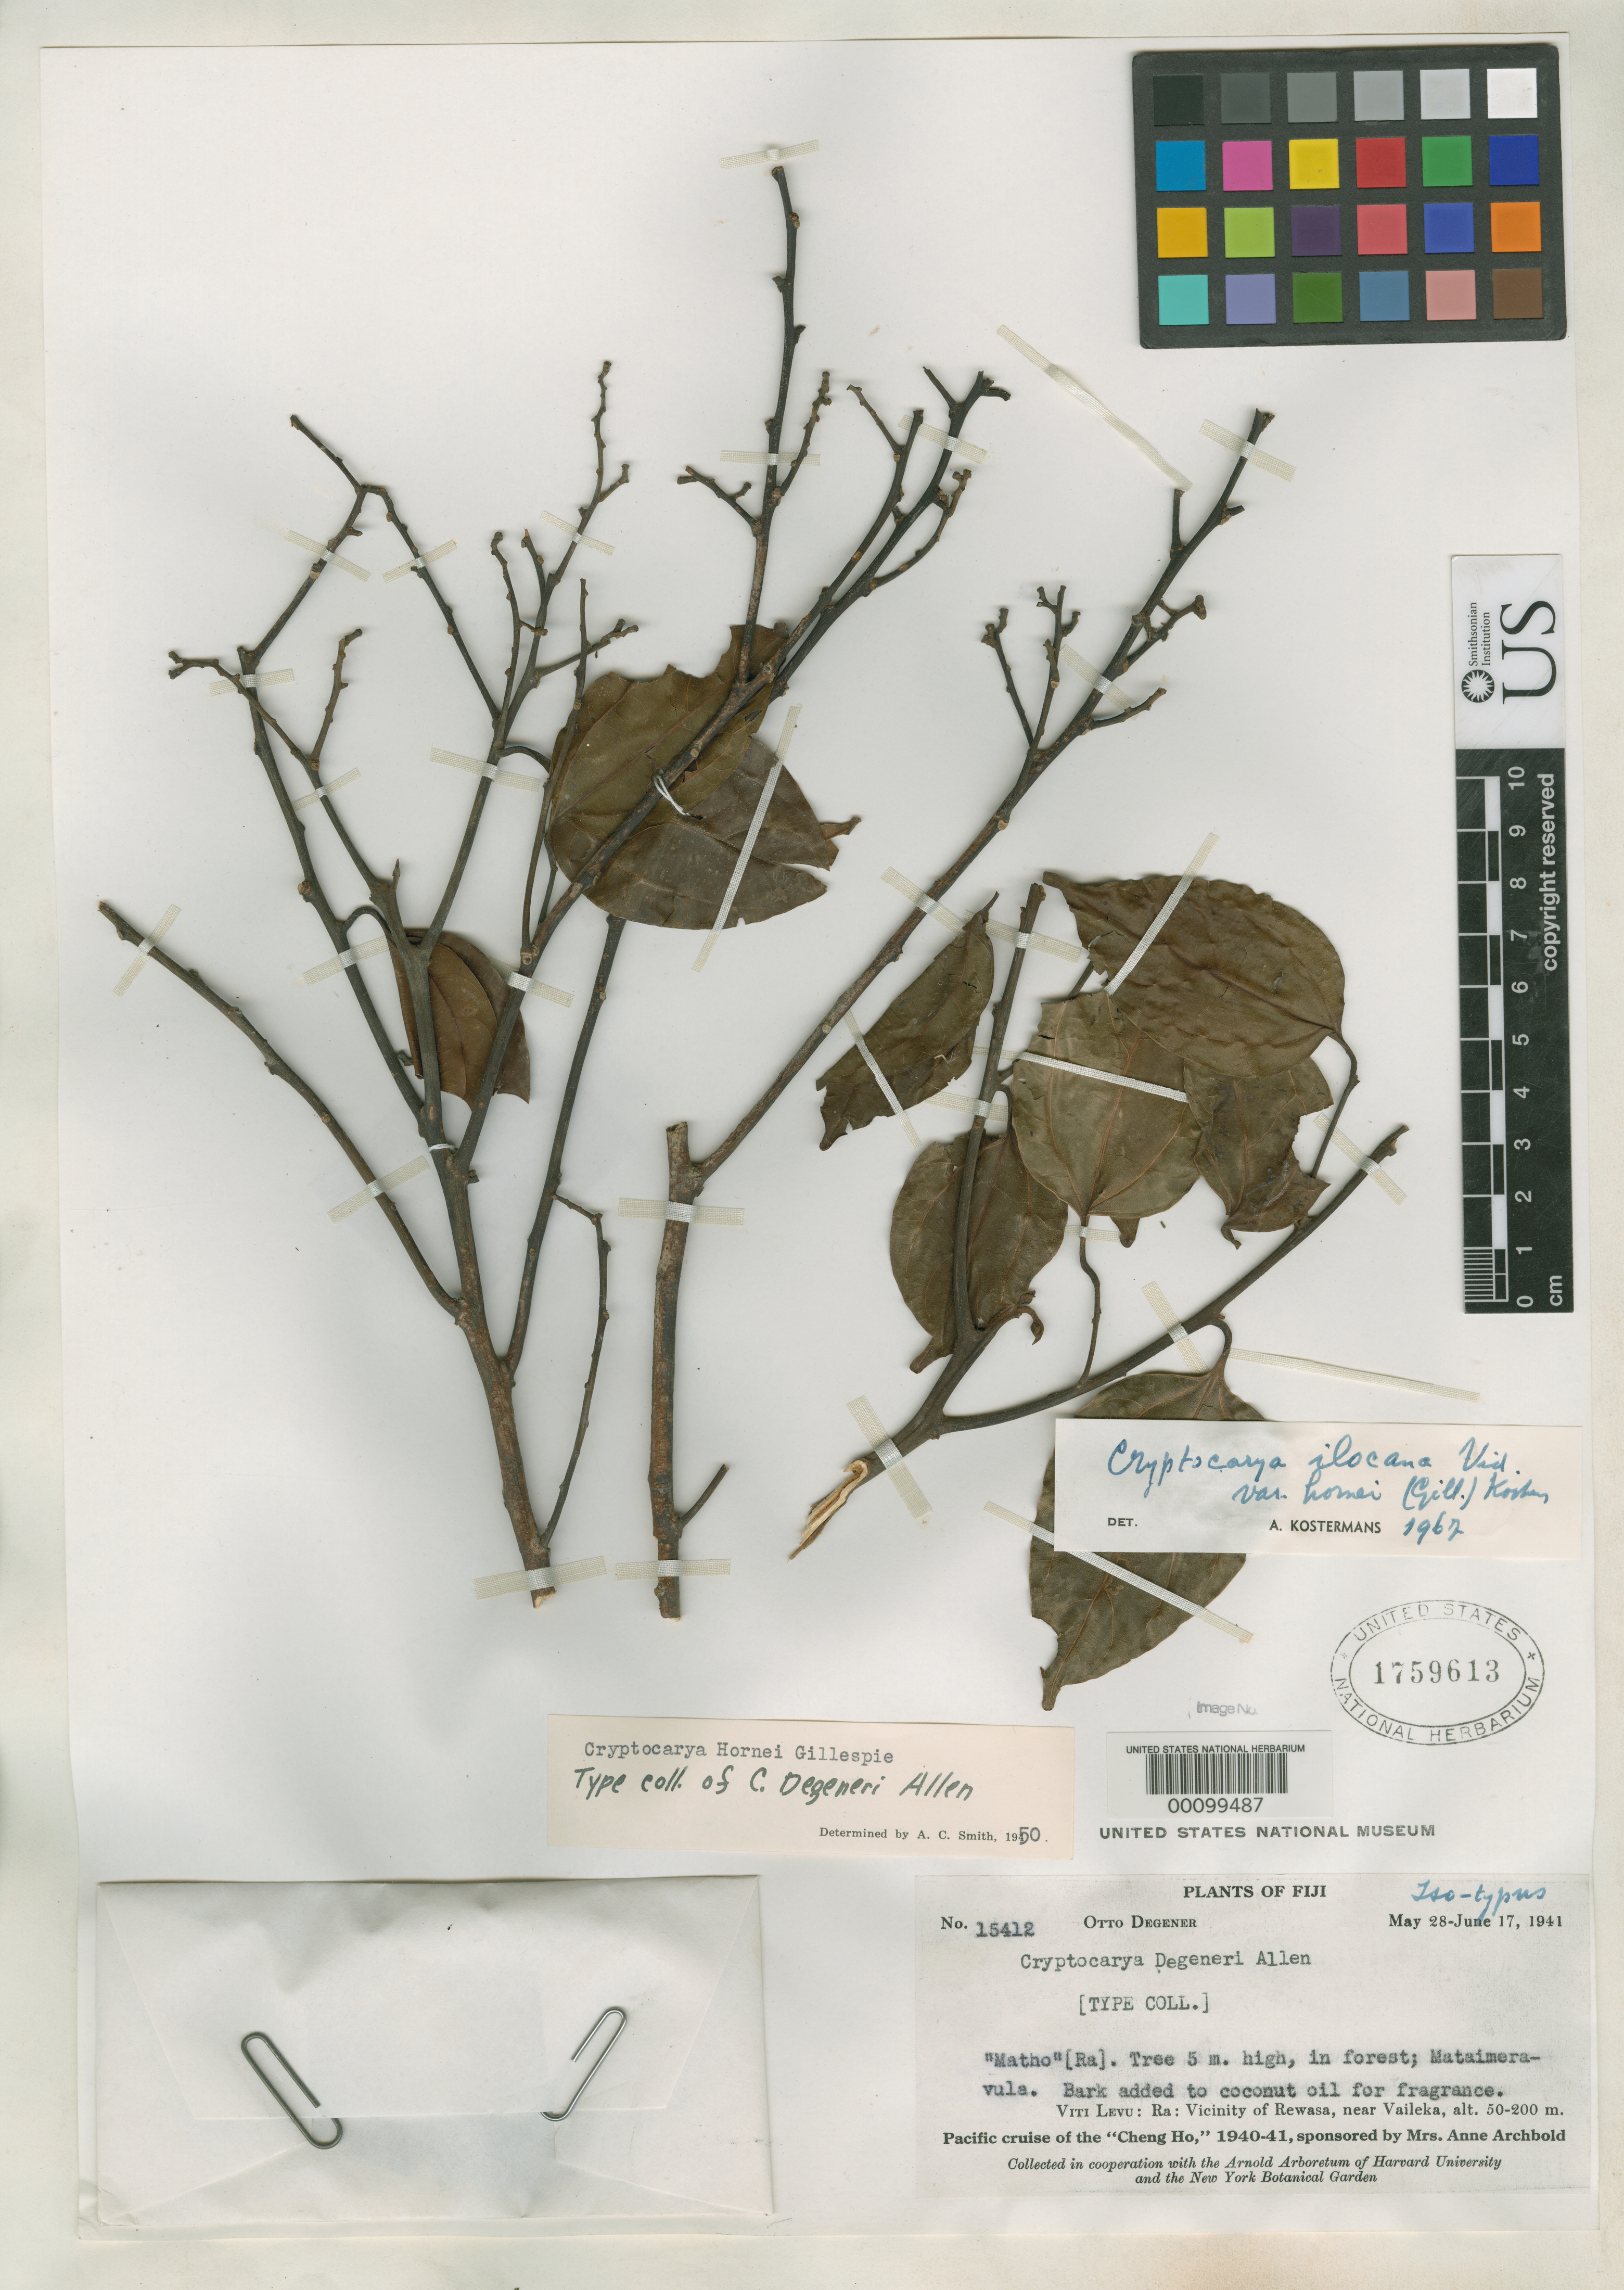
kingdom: Plantae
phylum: Tracheophyta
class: Magnoliopsida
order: Laurales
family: Lauraceae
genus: Cryptocarya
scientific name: Cryptocarya degeneri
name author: C.K. Allen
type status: Isotype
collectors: O. Degener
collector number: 15412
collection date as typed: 03 Jun 1941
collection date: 1941-06-03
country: Fiji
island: Viti Levu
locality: Ra. Matarimeravula, vicinity of Rewasa, near Vaileka. [Viti Levu Group]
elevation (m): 50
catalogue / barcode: US 1759613